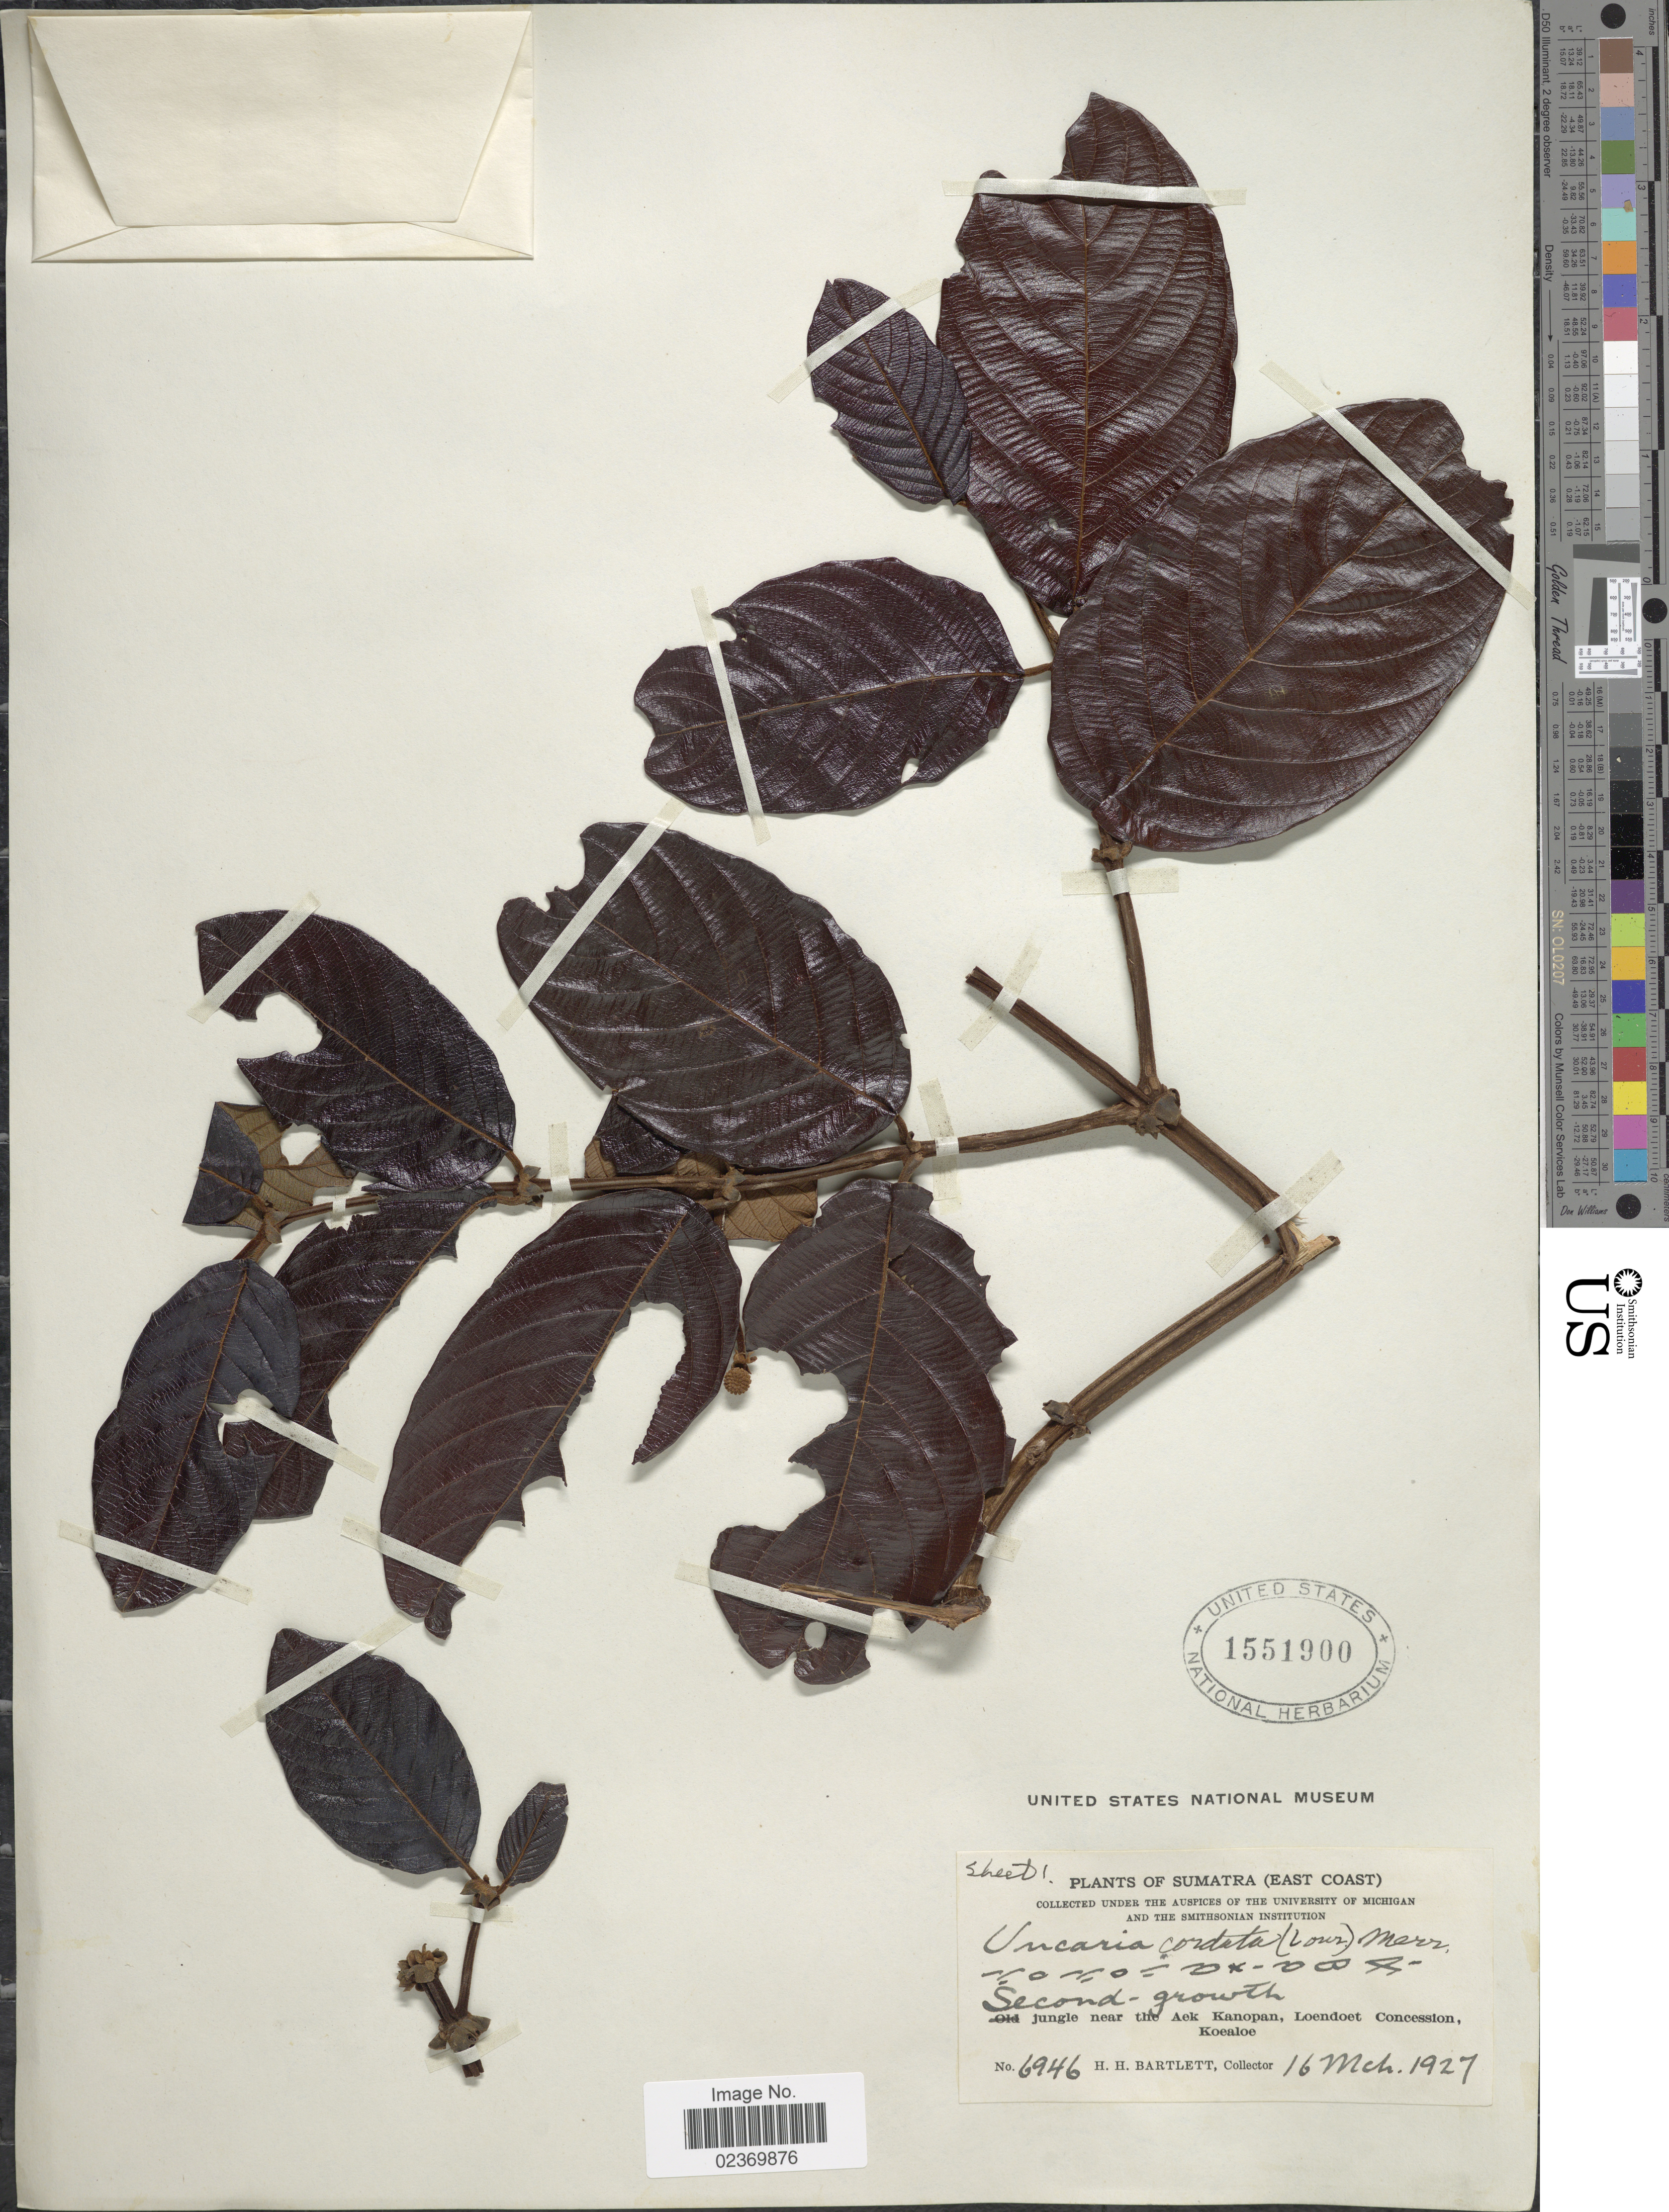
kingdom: Plantae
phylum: Tracheophyta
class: Magnoliopsida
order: Gentianales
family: Rubiaceae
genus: Uncaria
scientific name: Uncaria cordata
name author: (Lour.) Merr.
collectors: H. H. Bartlett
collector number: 6946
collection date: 1927-03-16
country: Indonesia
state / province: Sumatra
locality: East Coast. Second- growth jungle near the Aek Kanopan, Loendoet Concession, Koealoe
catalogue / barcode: US 1551900